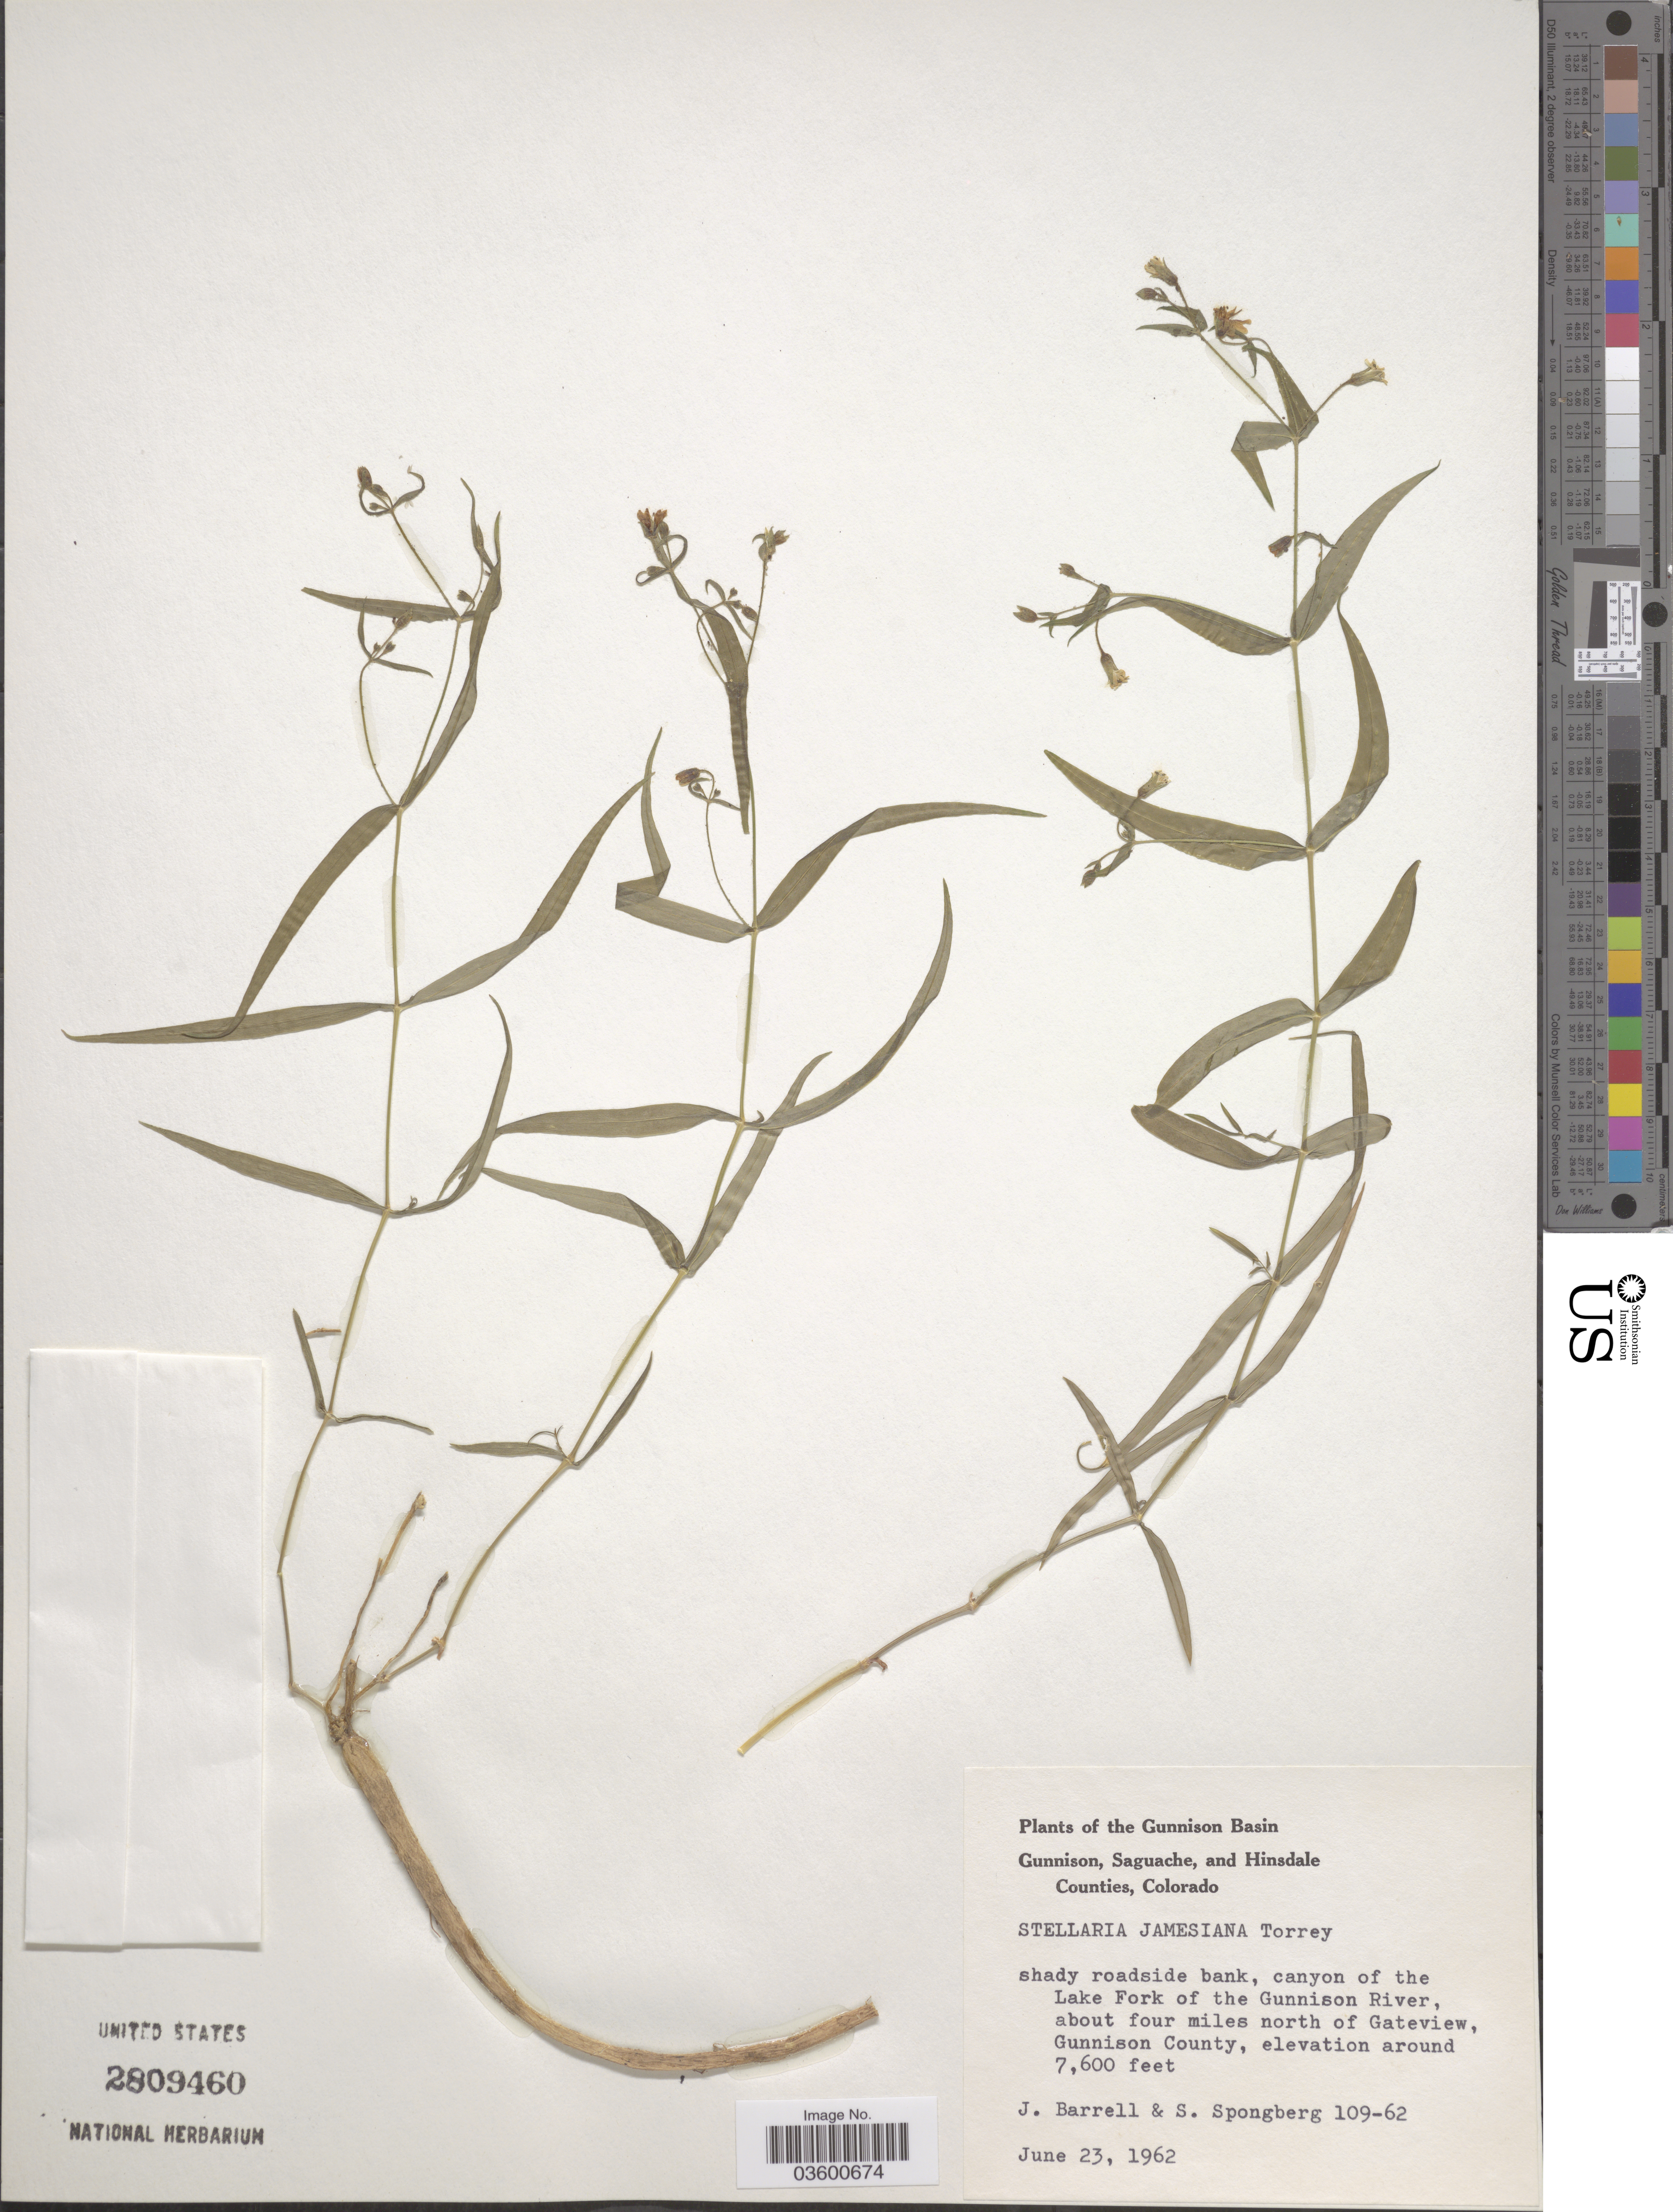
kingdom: Plantae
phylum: Tracheophyta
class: Magnoliopsida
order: Caryophyllales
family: Caryophyllaceae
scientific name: Torreyostellaria jamesiana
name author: (Torr.) Gang Yao et al.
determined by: Strong, M. T., (US), Smithsonian Institution - National Museum of Natural History (UNITED STATES)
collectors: J. Barrell & S. A.Spongberg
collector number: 109-62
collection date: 1962-06-23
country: United States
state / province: Colorado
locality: The Gunnison Basin. Shade roadside bank, canyon of the Lake Fork of the Gunnison River, about four miles north of Gateview, Gunnison County.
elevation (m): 2316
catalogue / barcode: US 2809460